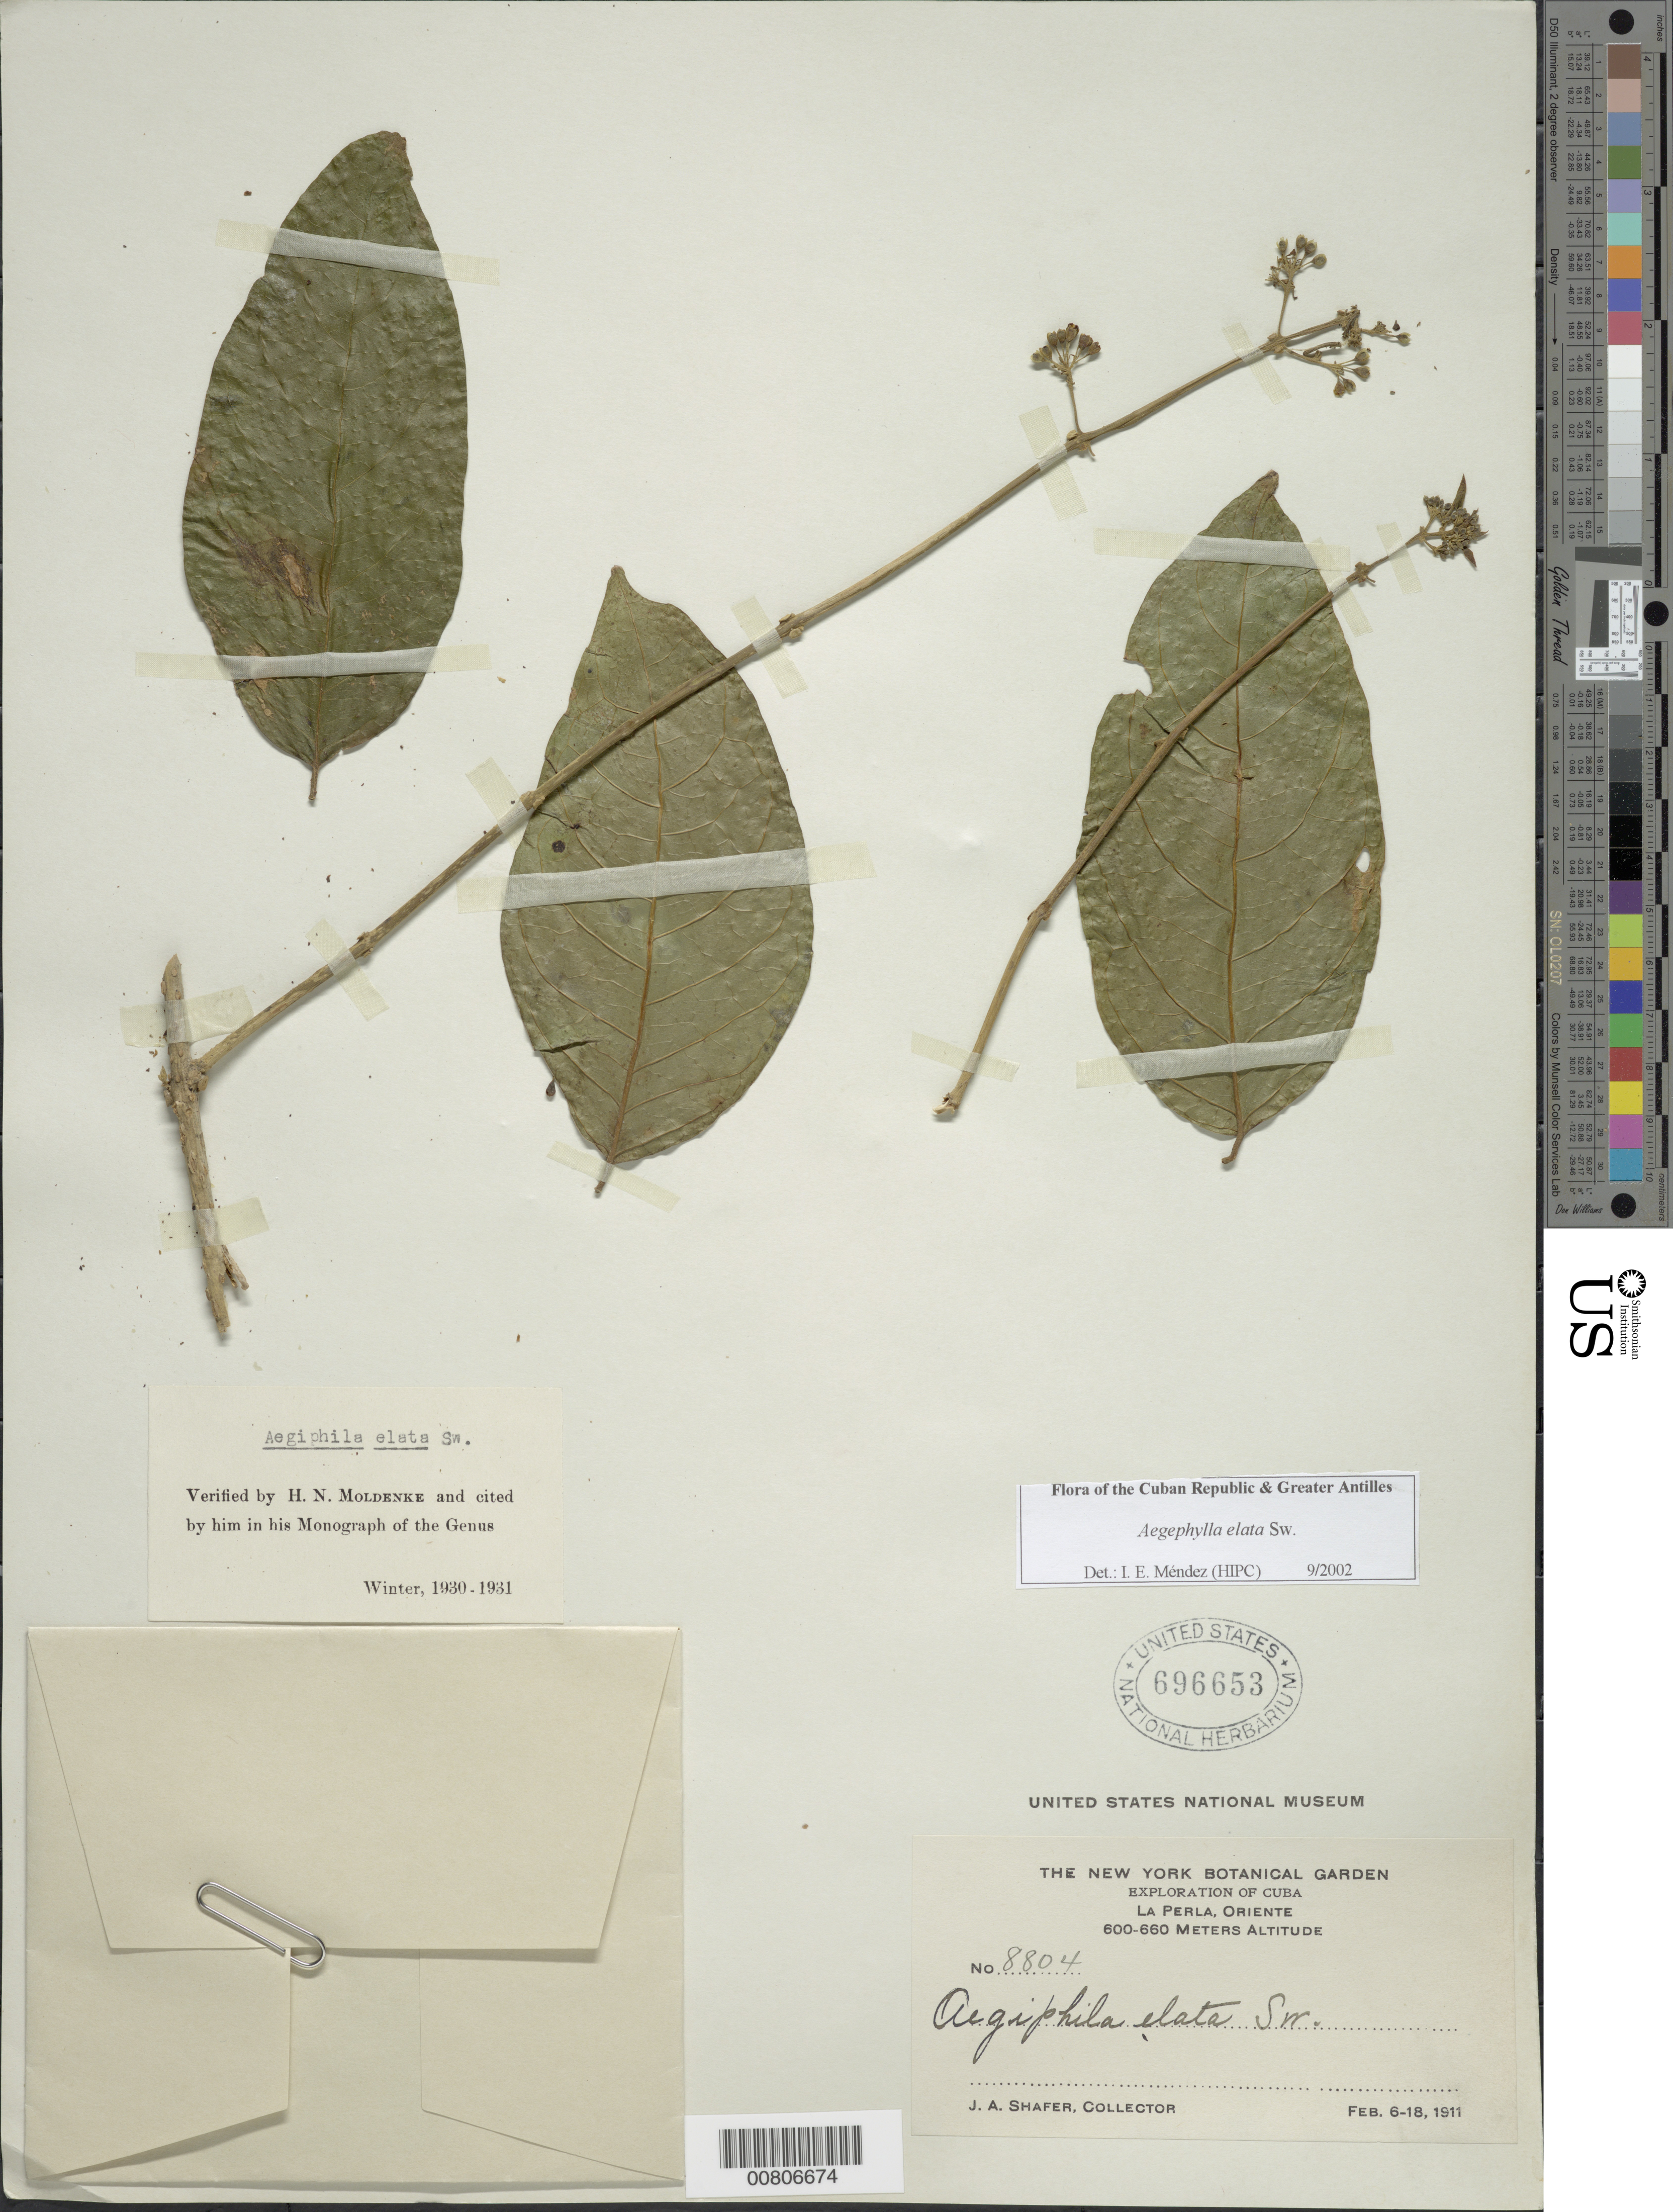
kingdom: Plantae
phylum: Tracheophyta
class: Magnoliopsida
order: Lamiales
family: Lamiaceae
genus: Aegiphila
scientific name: Aegiphila elata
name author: Sw.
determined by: Méndez, Isidro E., (HIPC)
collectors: J. A. Shafer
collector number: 8804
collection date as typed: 06 Feb 1911 to 08 Feb 1911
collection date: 1911-02-06/1911-02-08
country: Cuba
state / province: Oriente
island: Cuba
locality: La Perla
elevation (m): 600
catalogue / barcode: US 696653